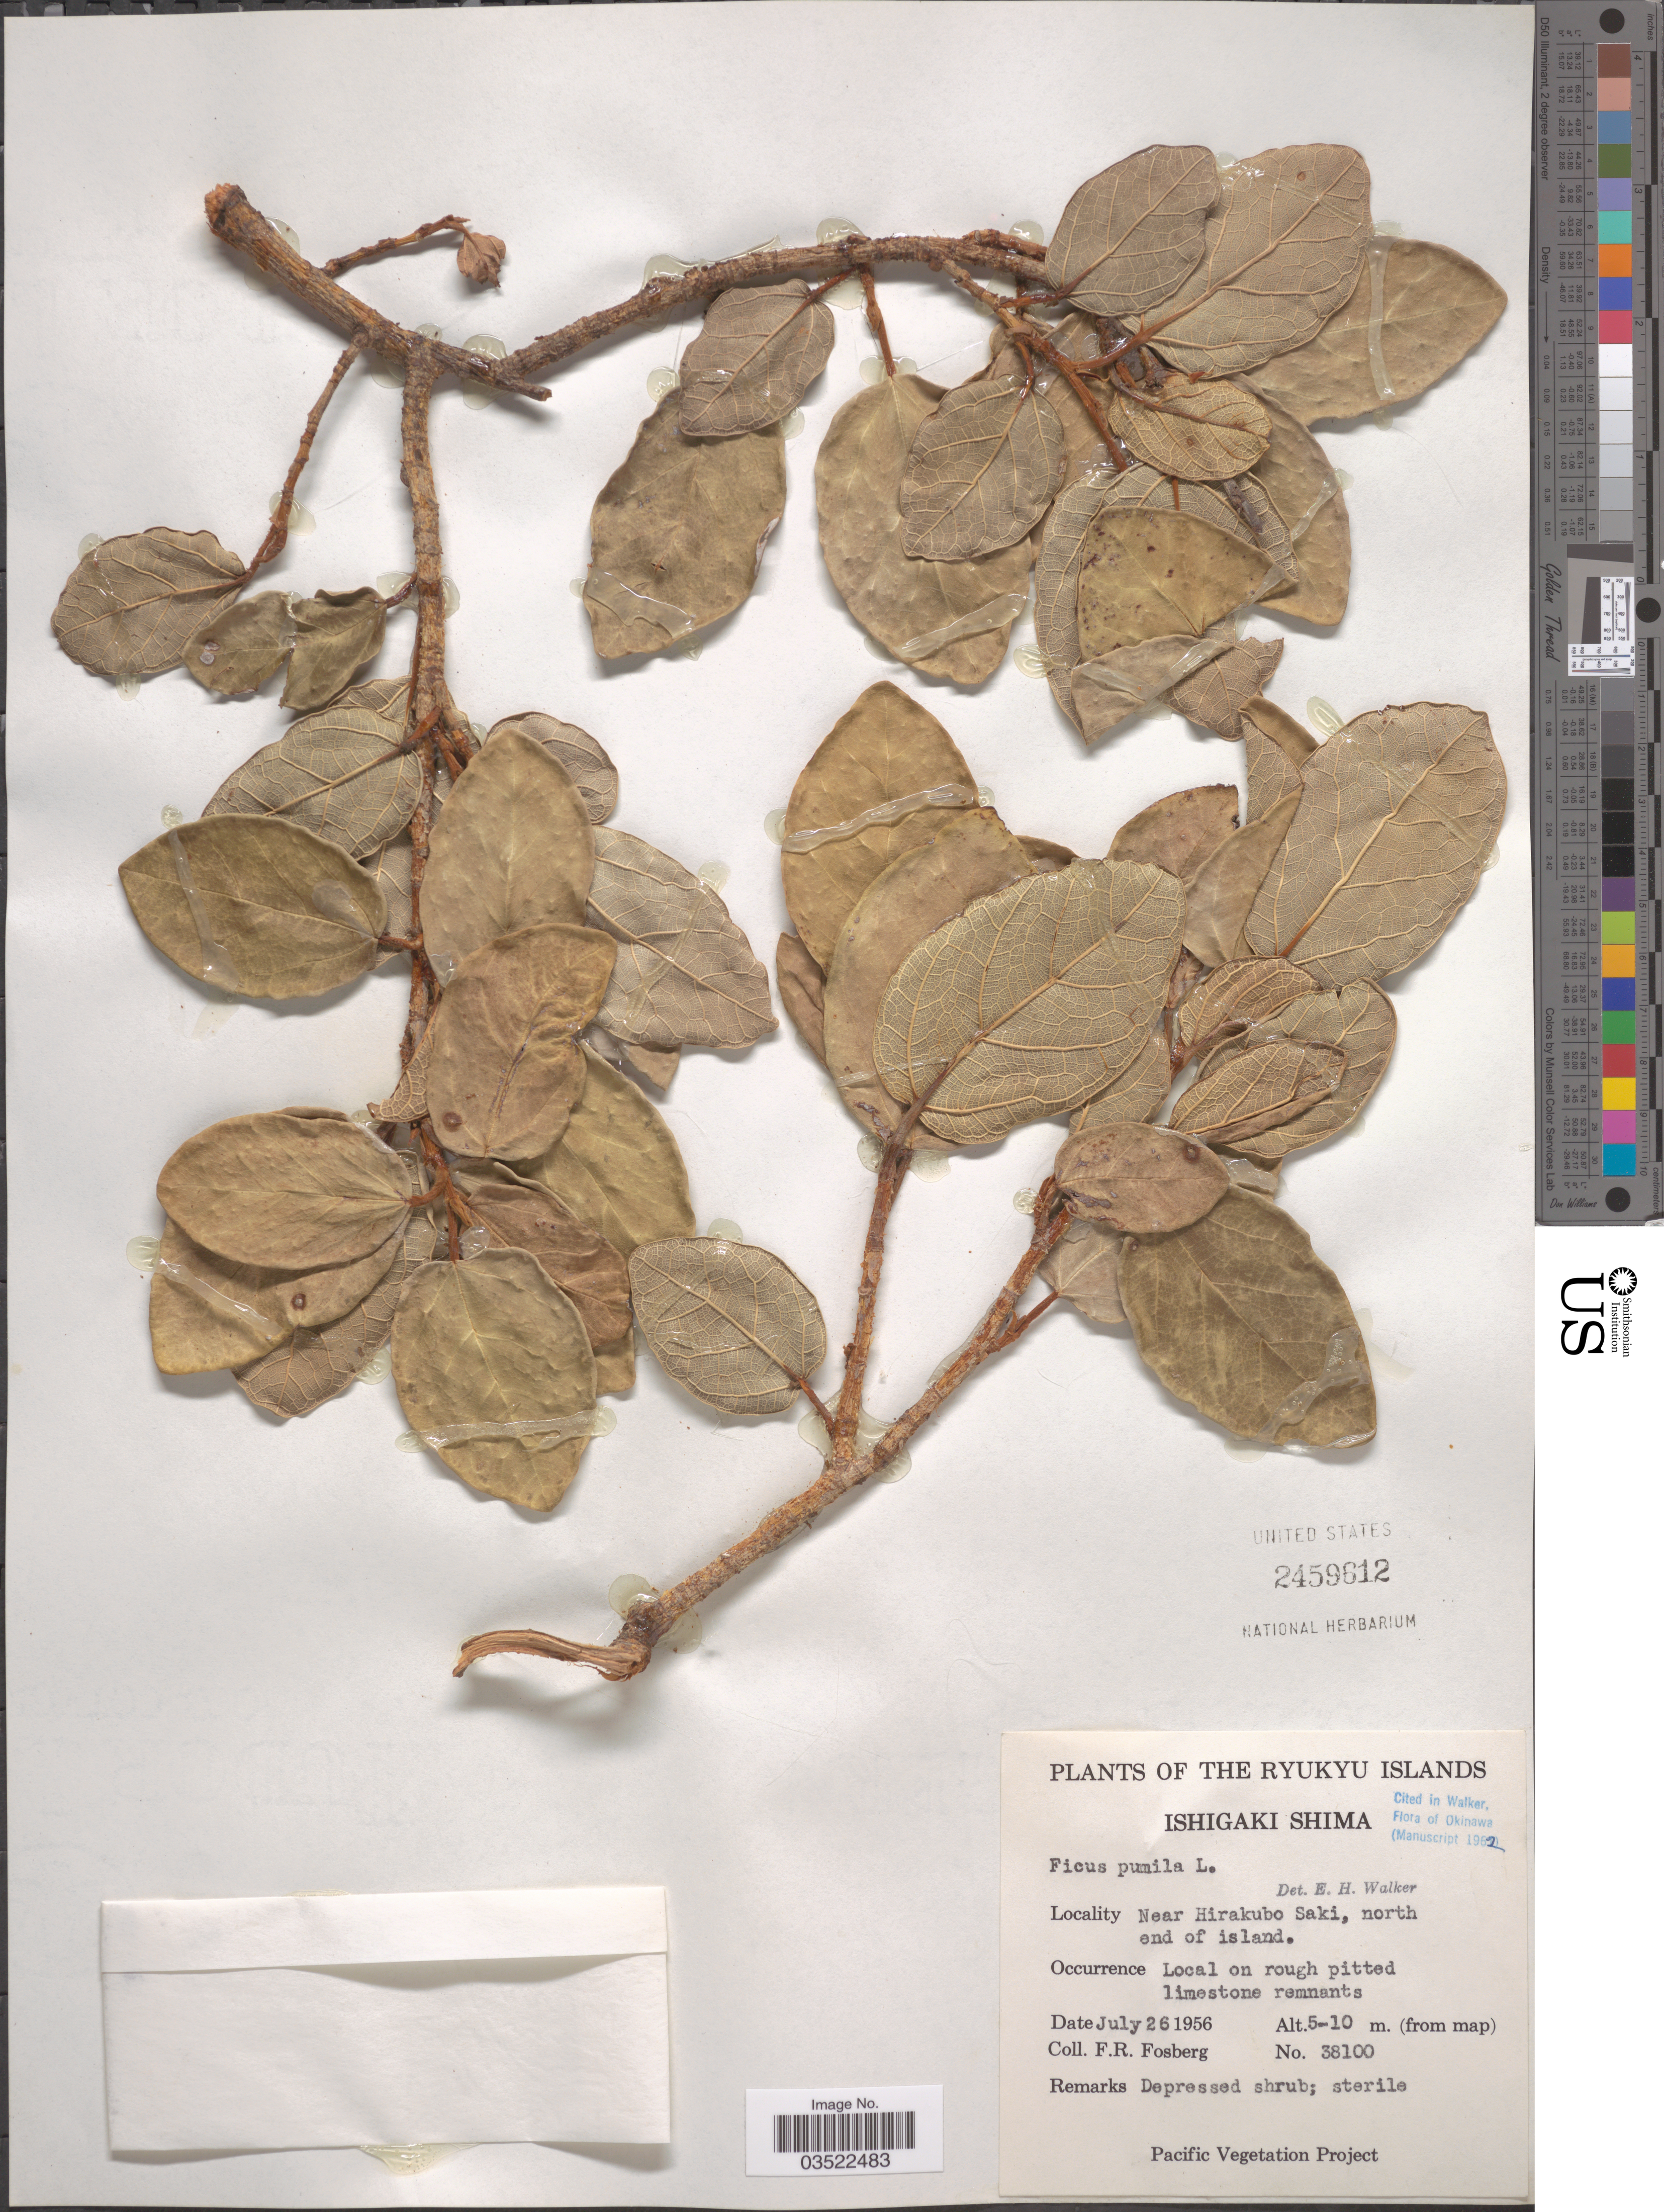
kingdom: Plantae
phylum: Tracheophyta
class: Magnoliopsida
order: Rosales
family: Moraceae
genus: Ficus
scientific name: Ficus pumila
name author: L.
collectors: F. R. Fosberg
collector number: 38100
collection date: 1956-07-26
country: Japan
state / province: Okinawa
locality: The Ryukyu Islands. Ishigaki Shima. Near Hirakubo Saki, north end of island.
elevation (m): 5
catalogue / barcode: US 2459612